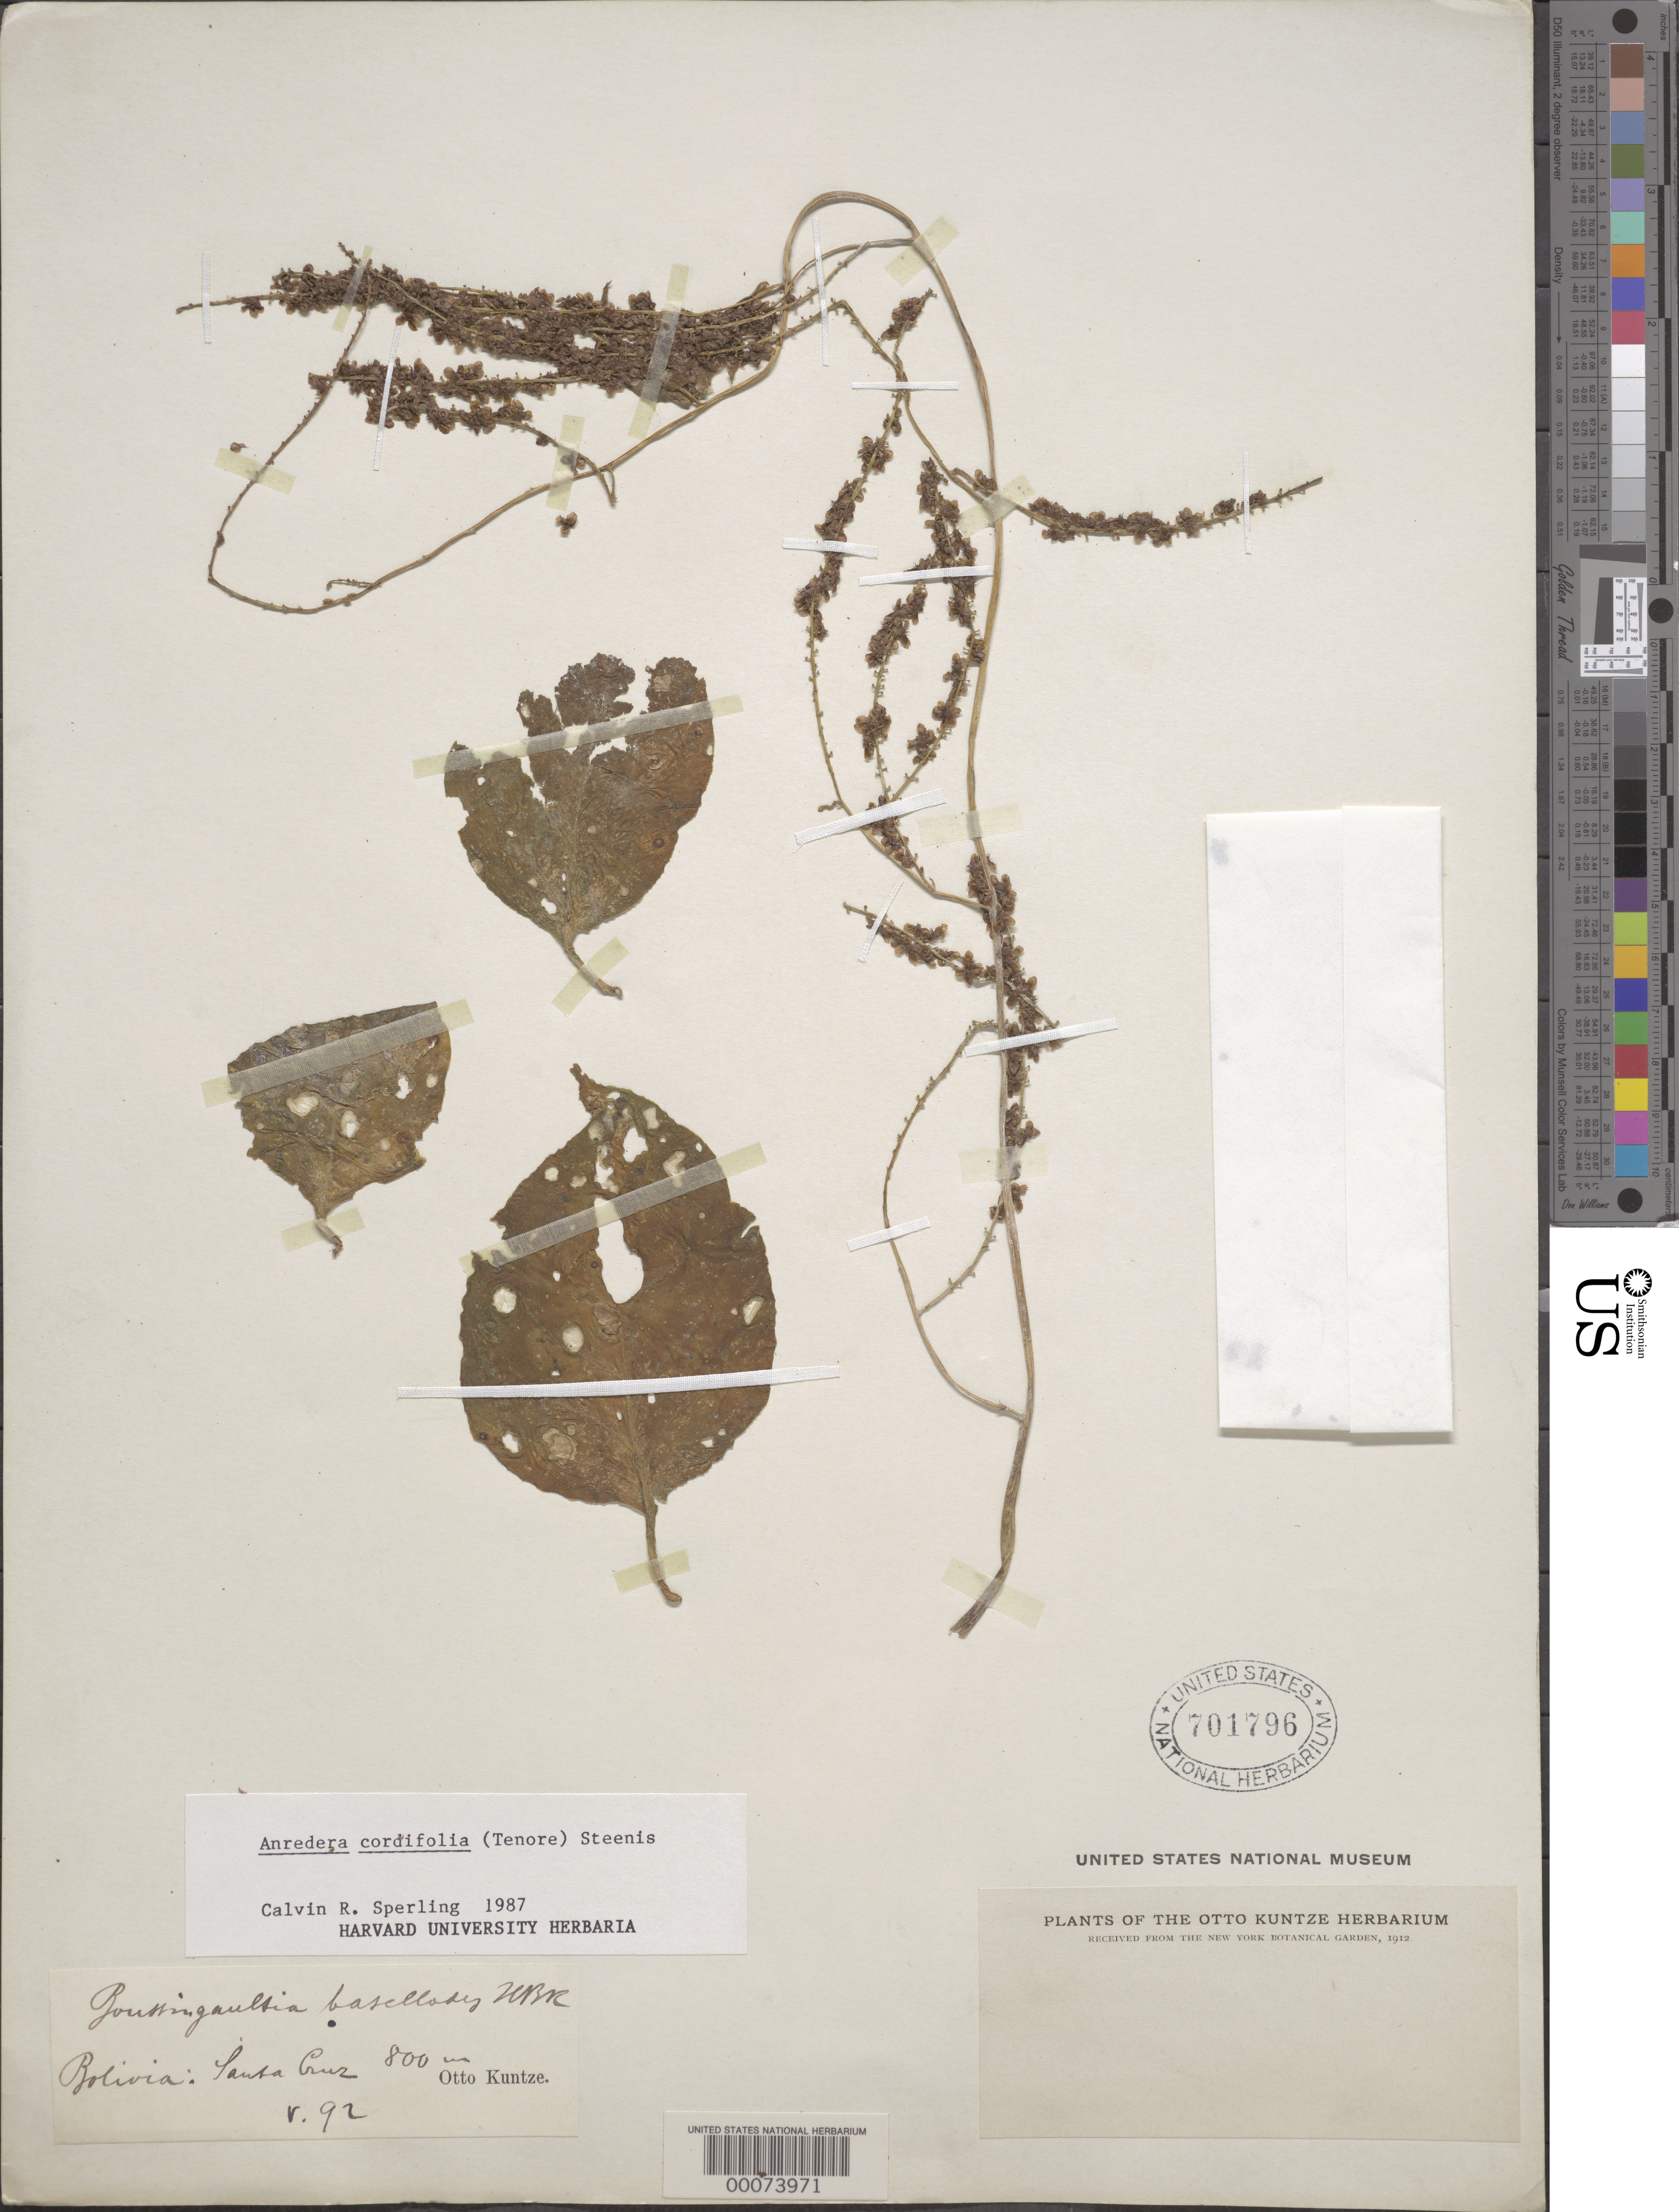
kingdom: Plantae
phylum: Tracheophyta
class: Magnoliopsida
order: Caryophyllales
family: Basellaceae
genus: Anredera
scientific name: Anredera cordifolia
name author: (Ten.) Steenis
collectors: C.E.O. Kuntze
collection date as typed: Transcribed d/m/y: /5/92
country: Bolivia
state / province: Santa Cruz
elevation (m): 800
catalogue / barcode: US 701796